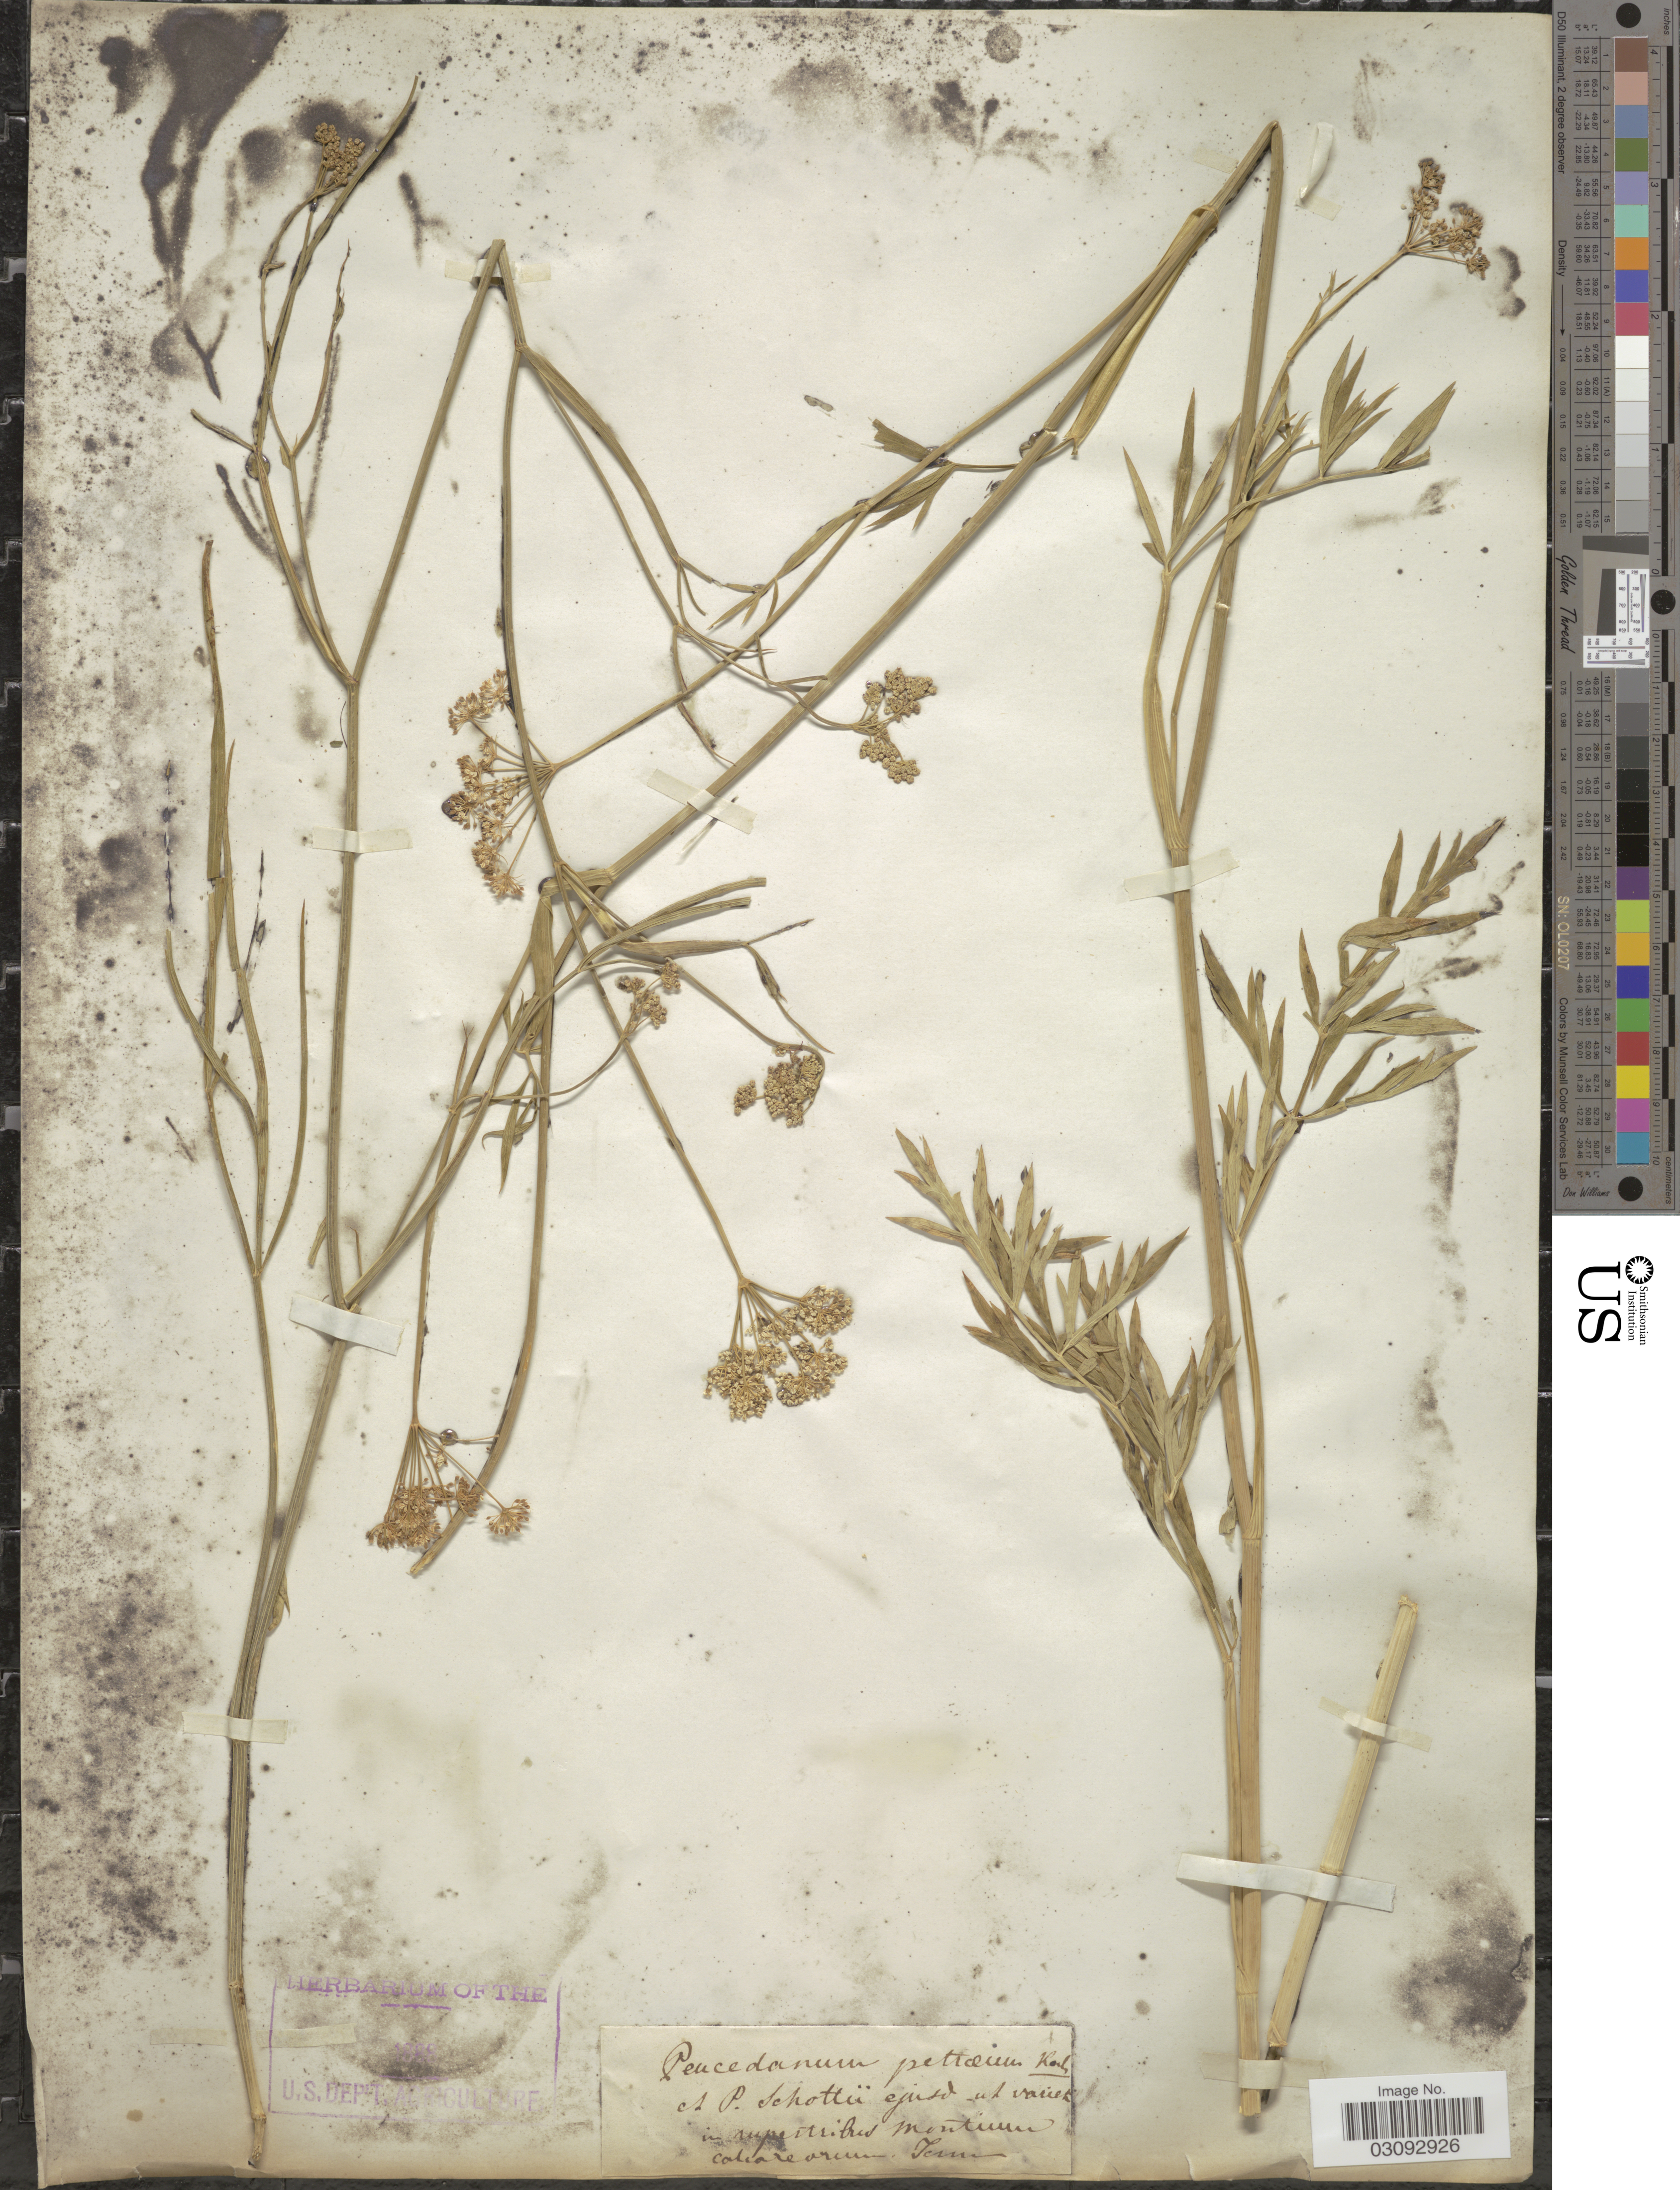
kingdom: Plantae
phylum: Tracheophyta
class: Magnoliopsida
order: Apiales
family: Apiaceae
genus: Peucedanum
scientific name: Peucedanum petraeum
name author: Noë ex W.D.J. Koch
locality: In rupestribus montium calcarearum [interpreted].